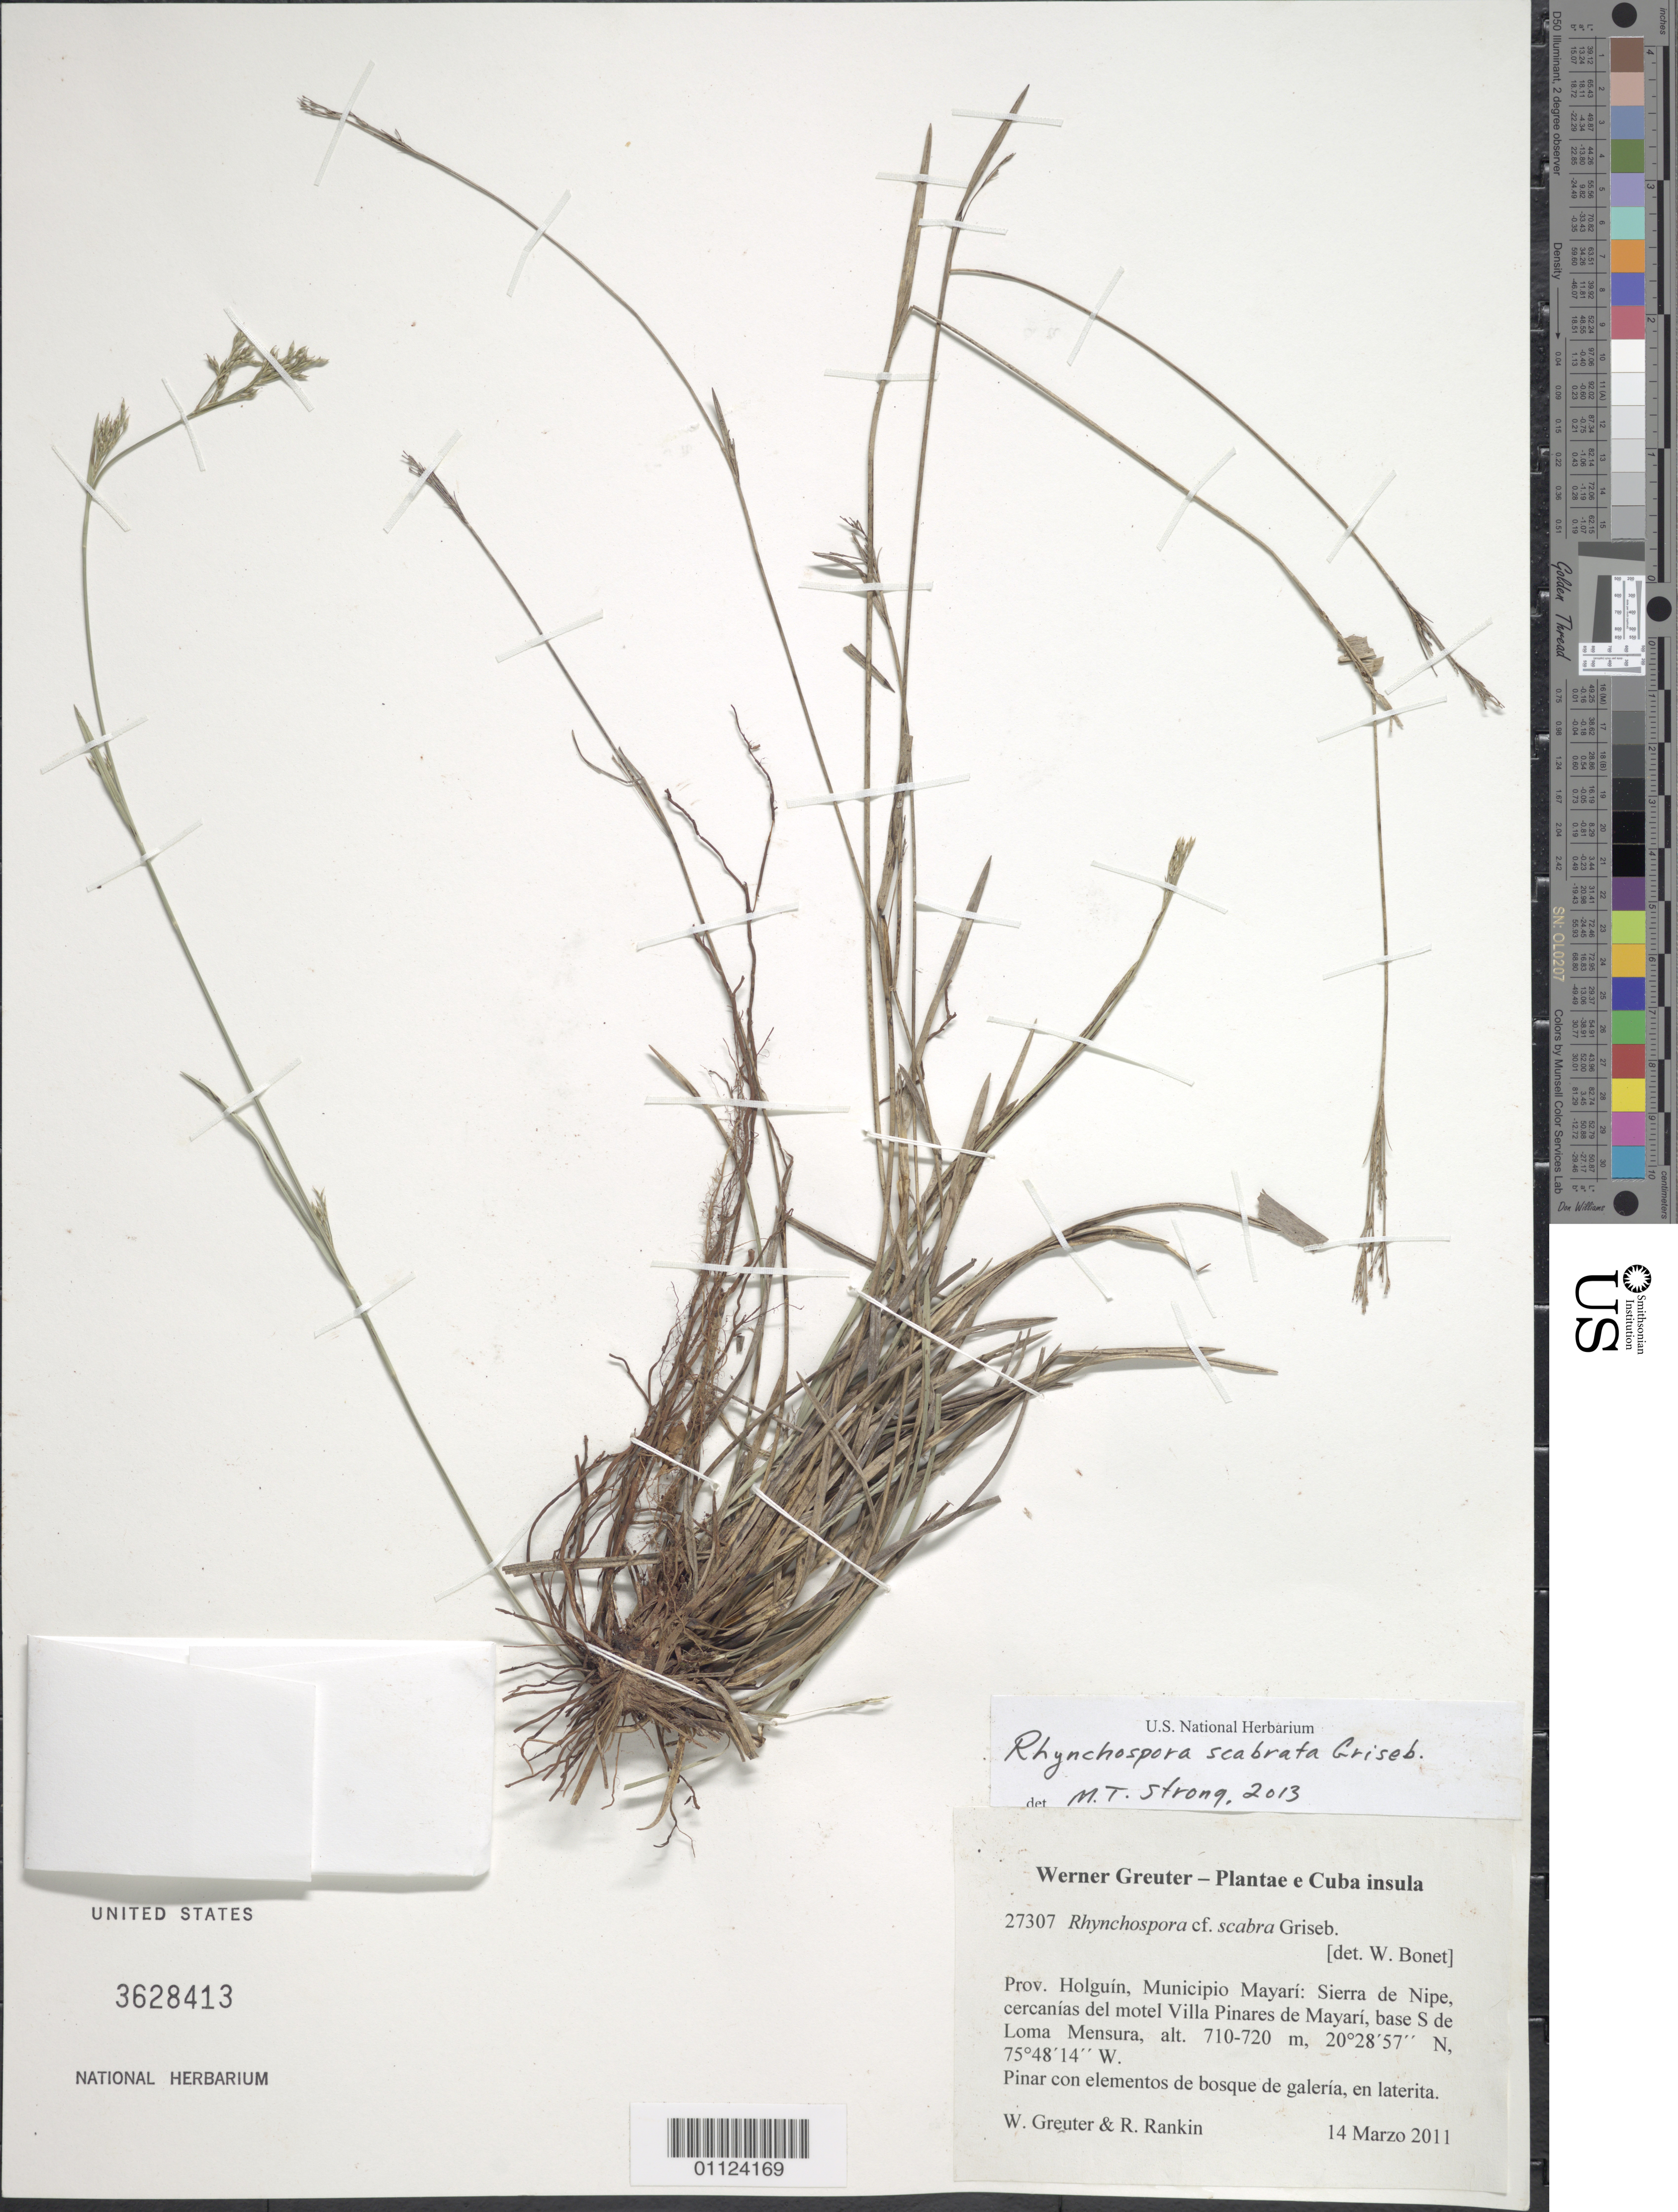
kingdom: Plantae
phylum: Tracheophyta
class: Liliopsida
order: Poales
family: Cyperaceae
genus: Rhynchospora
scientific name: Rhynchospora scabrata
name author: Griseb.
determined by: Strong, M. T., (US), Smithsonian Institution - National Museum of Natural History (UNITED STATES)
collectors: W. Greuter & R. Rankin Rodriguez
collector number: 27307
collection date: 2011-03-14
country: Cuba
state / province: Holguín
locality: Municipio Mayarí: Sierra de Nipe, cercanías del motel Villa Pinares de Mayarí, base S de Loma Mensura.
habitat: Pinar con elementos de bosque de galería, en laterita.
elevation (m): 710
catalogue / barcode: US 3628413